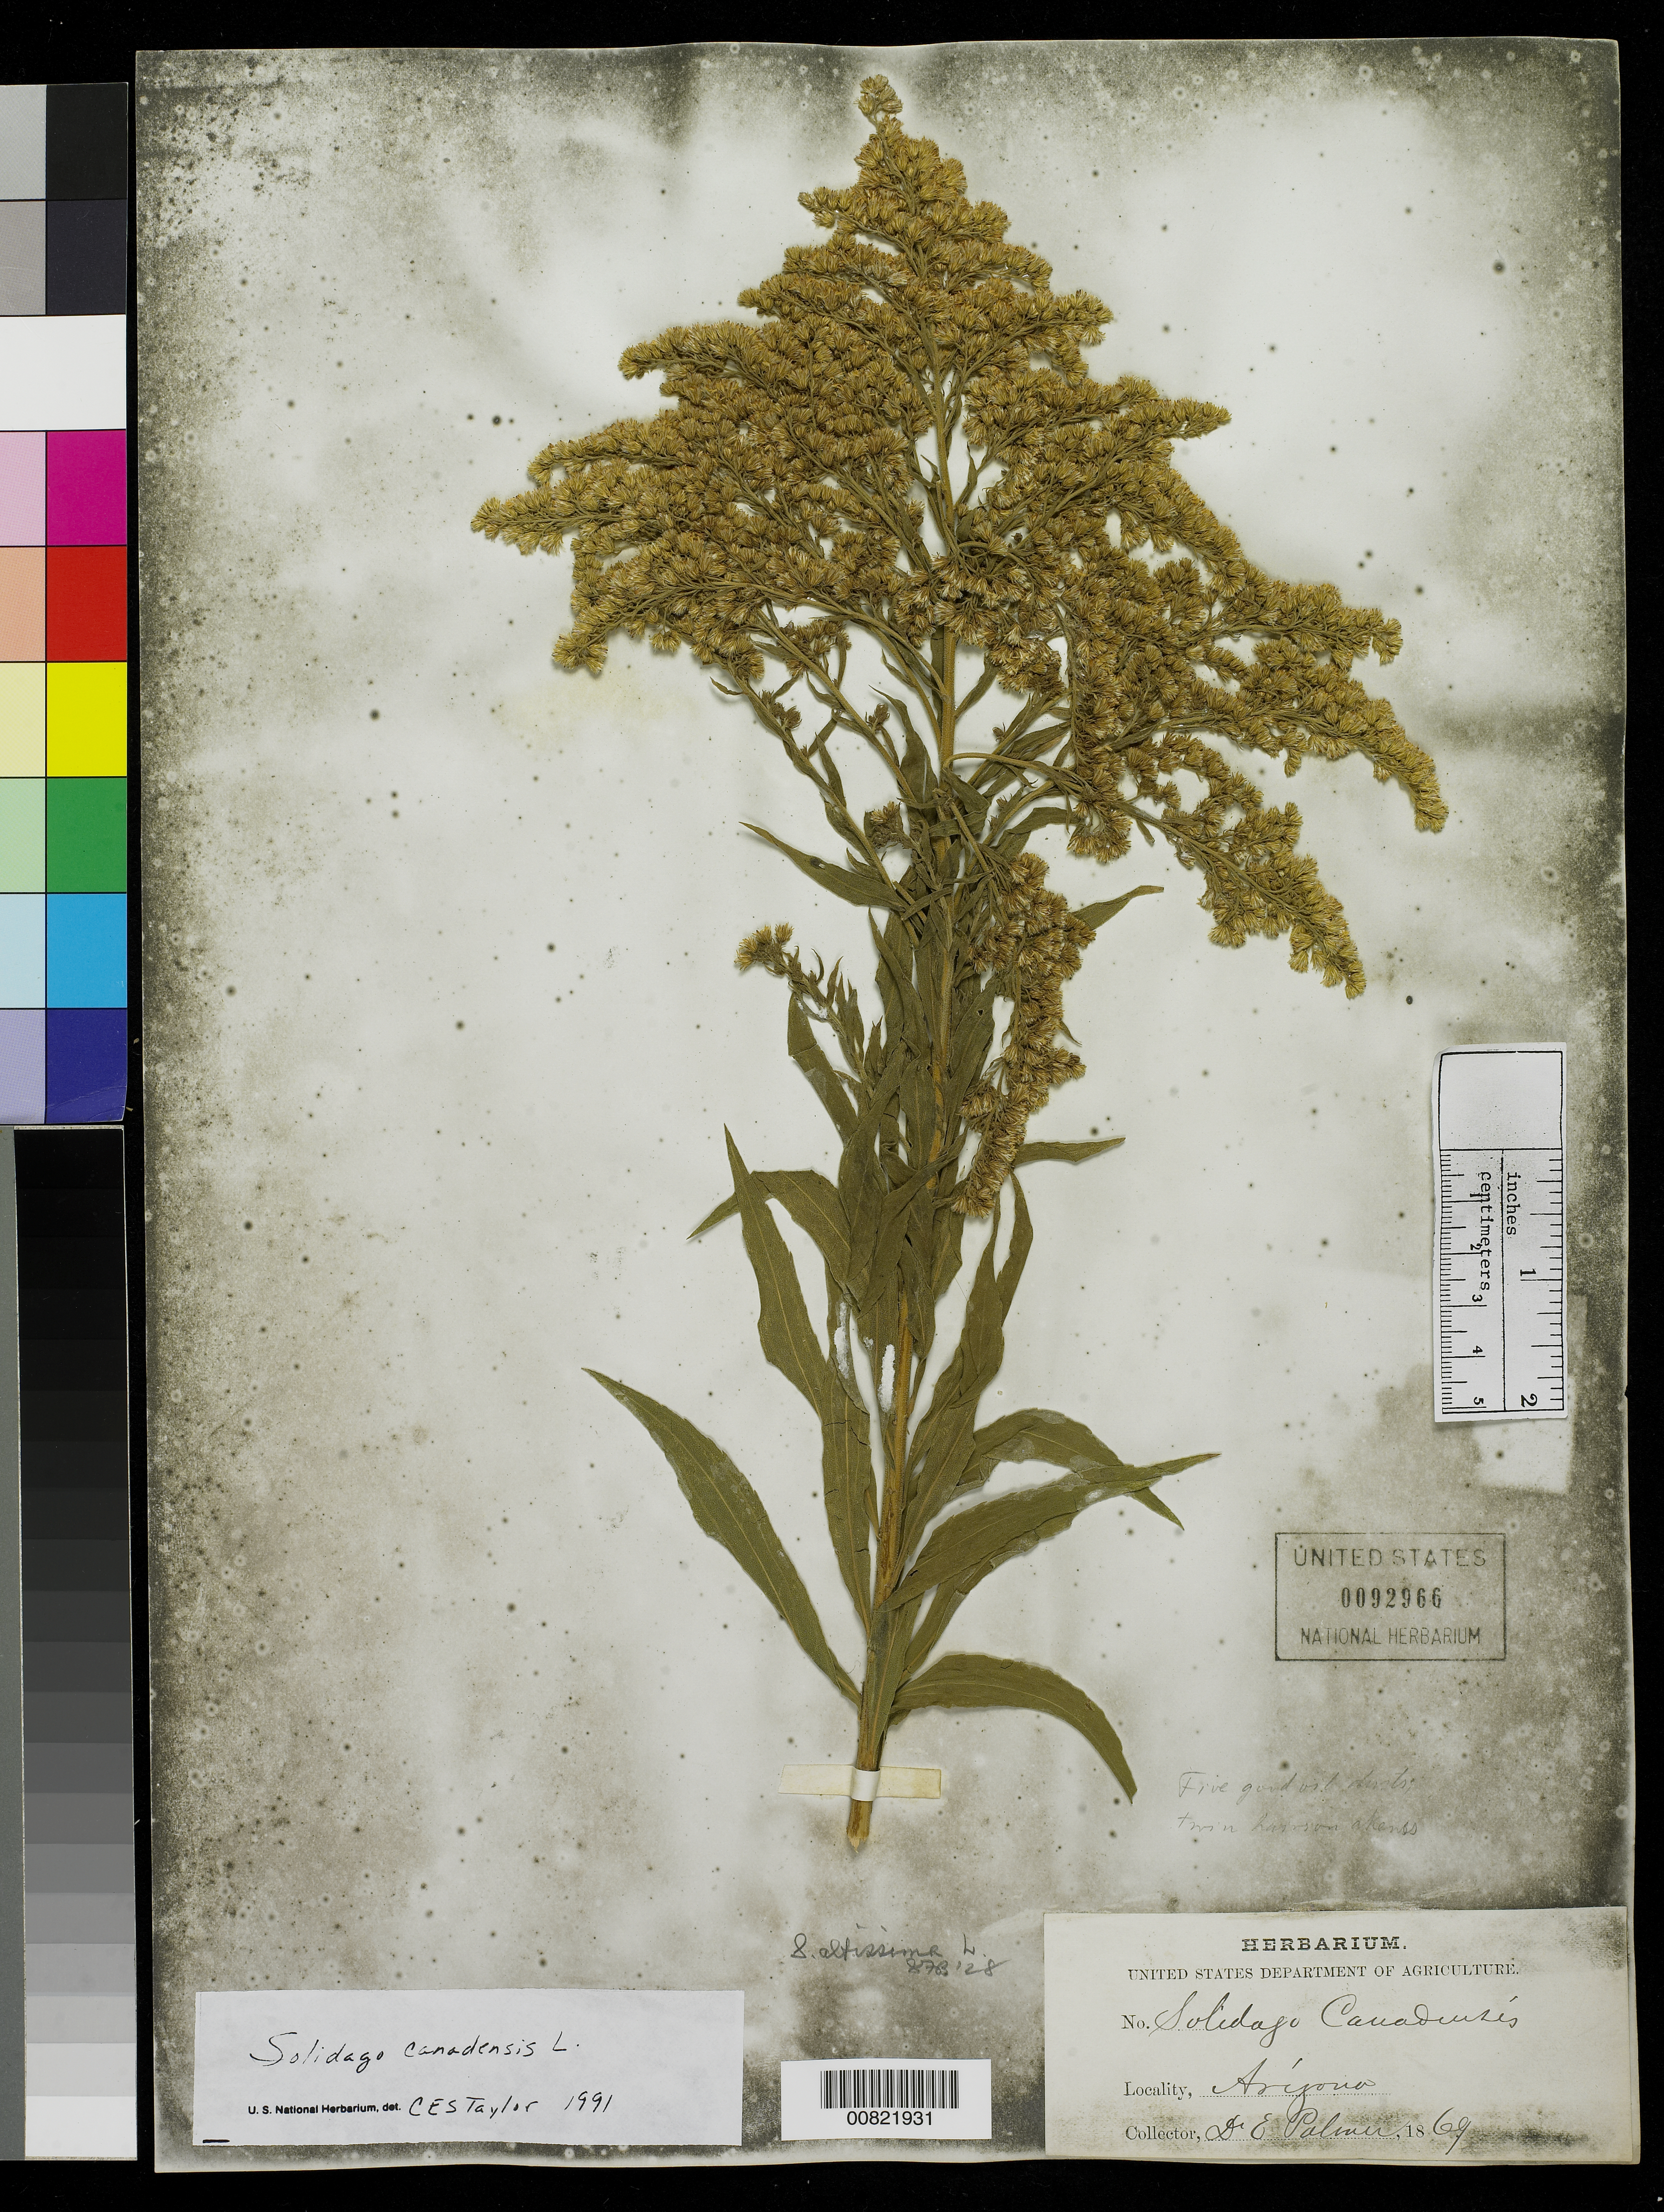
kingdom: Plantae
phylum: Tracheophyta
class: Magnoliopsida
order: Asterales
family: Asteraceae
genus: Solidago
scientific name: Solidago canadensis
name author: L.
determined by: Taylor, Charlotte M.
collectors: E. Palmer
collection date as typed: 1869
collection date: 1869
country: United States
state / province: Arizona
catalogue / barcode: US 92966